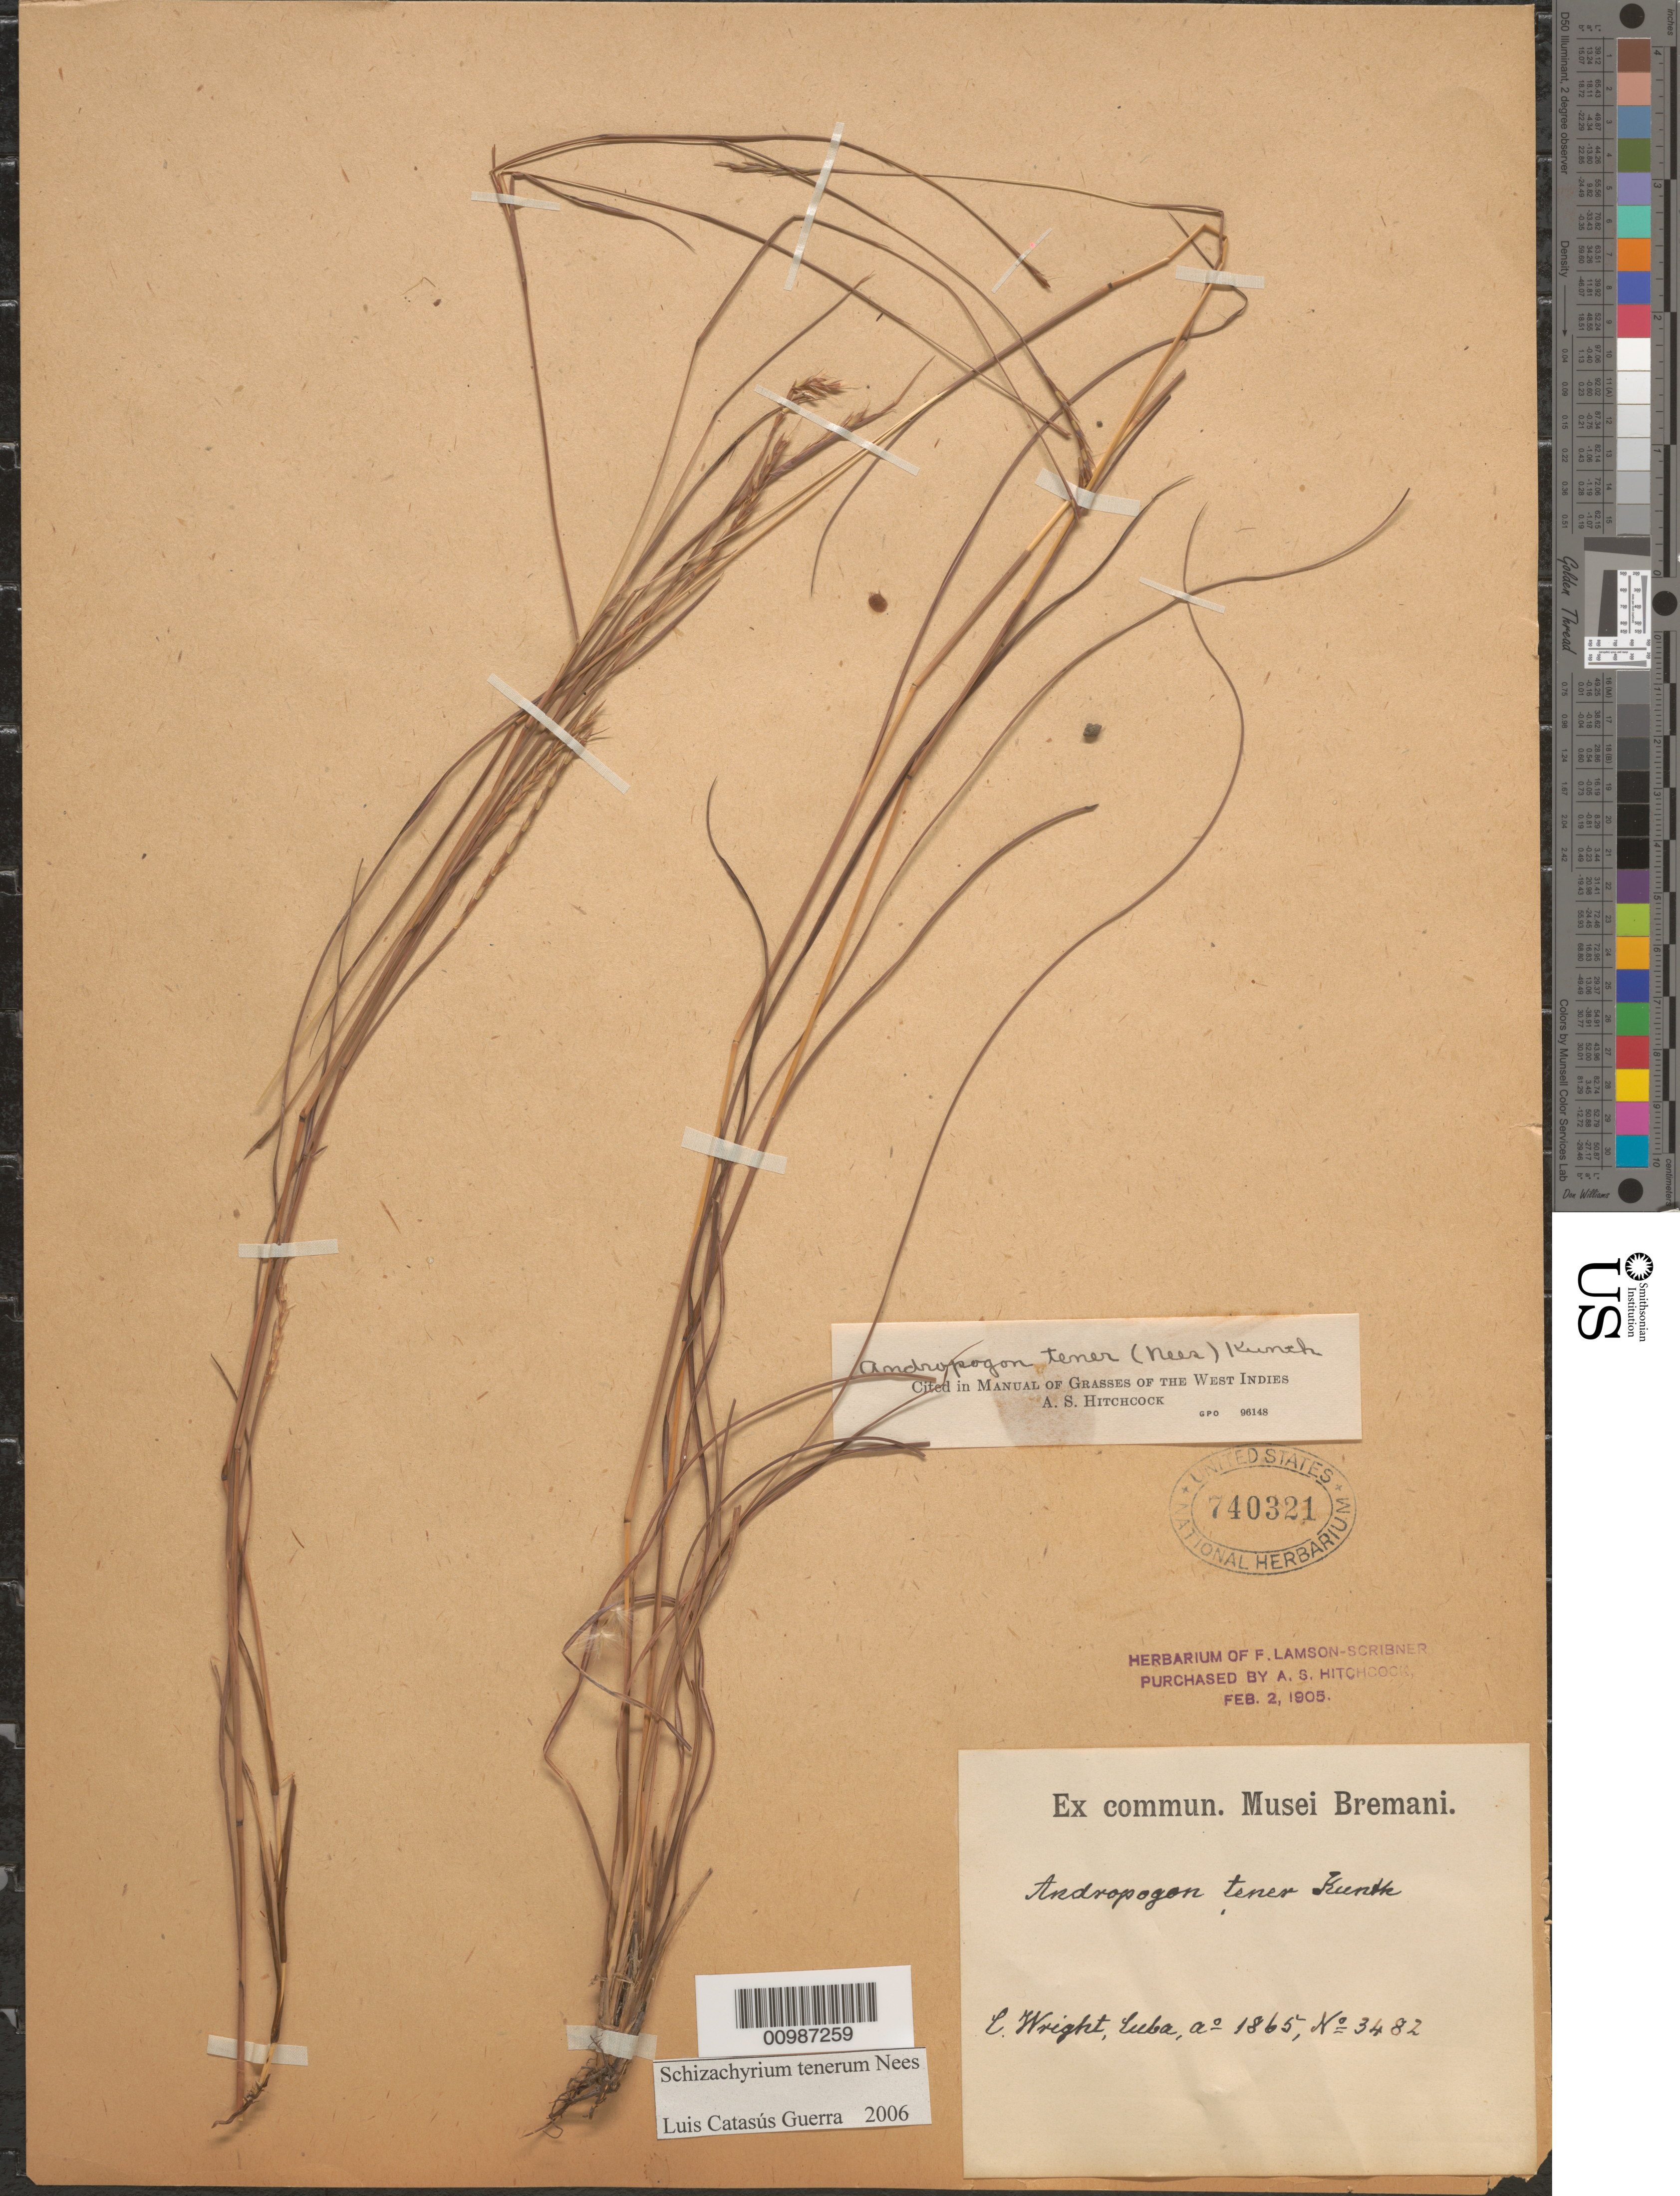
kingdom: Plantae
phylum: Tracheophyta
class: Liliopsida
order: Poales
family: Poaceae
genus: Andropogon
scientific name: Andropogon tener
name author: (Nees) Kunth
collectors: C. Wright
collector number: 3482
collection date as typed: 1865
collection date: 1865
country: Cuba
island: Cuba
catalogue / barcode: US 740321